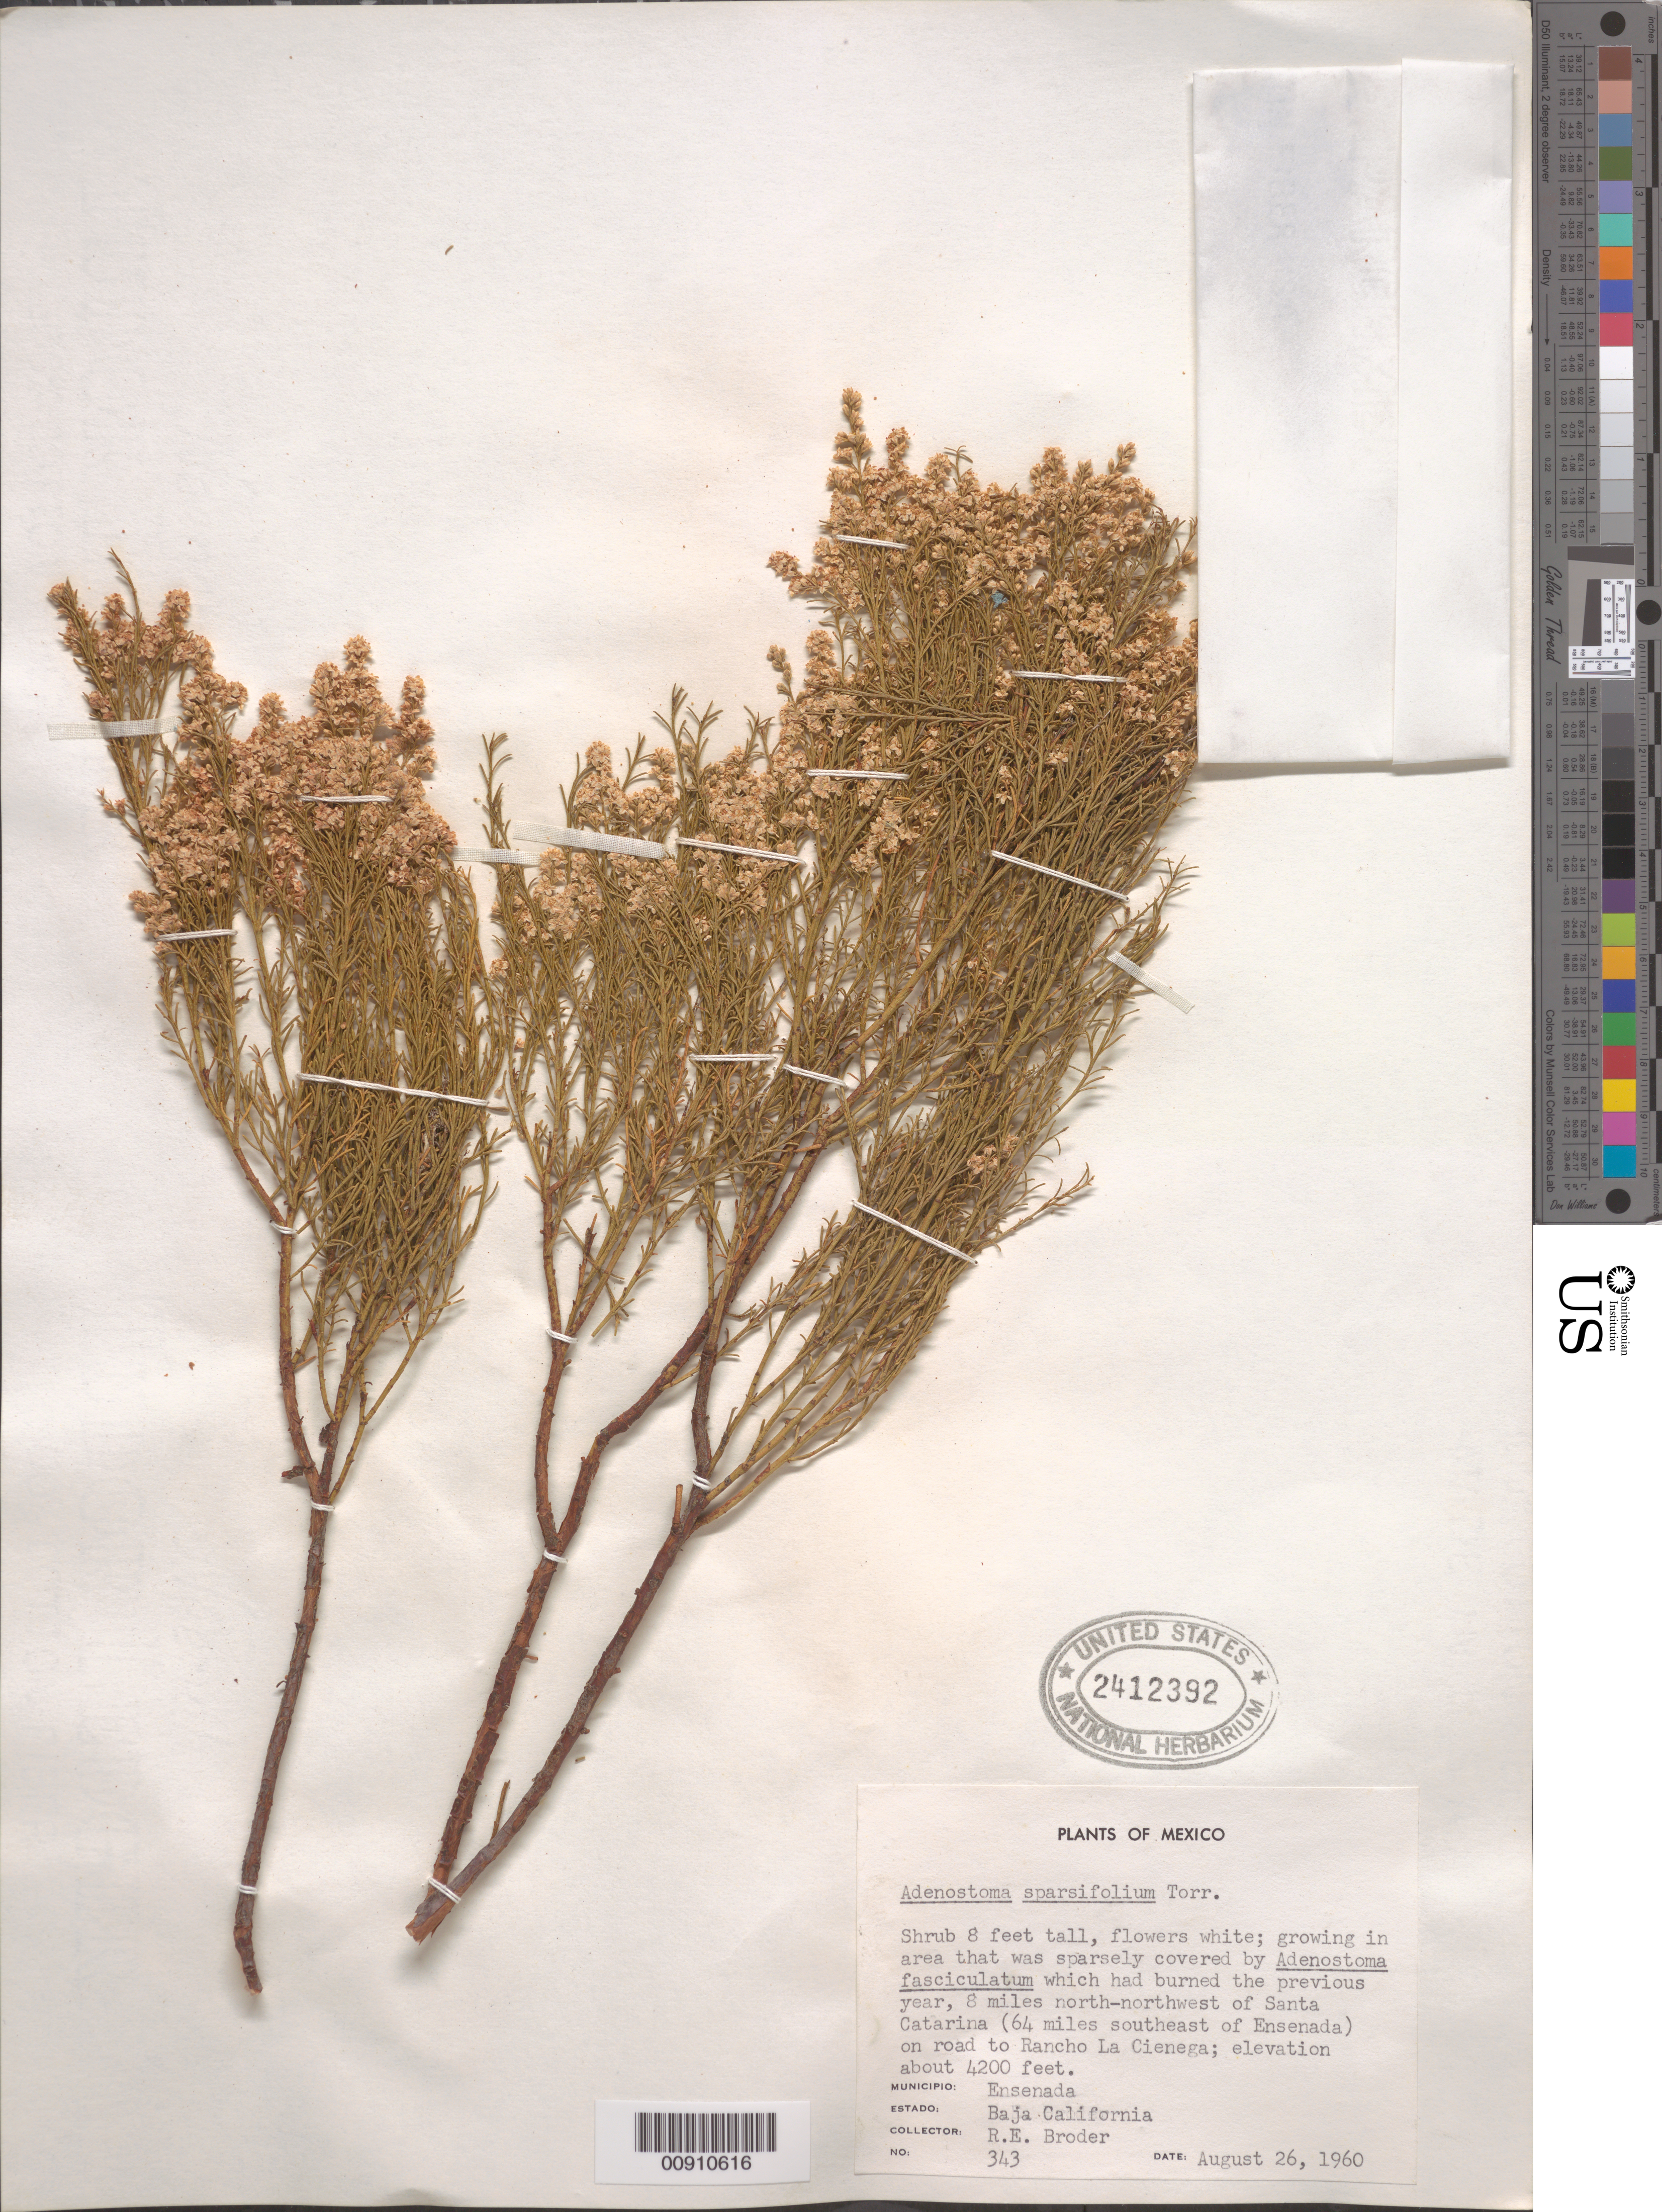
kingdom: Plantae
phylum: Tracheophyta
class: Magnoliopsida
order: Rosales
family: Rosaceae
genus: Adenostoma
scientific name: Adenostoma sparsifolium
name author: Torr.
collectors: R. Broder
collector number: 343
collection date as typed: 26 Aug 1960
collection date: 1960-08-26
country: Mexico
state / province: Baja California Norte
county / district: Ensenada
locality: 8 miles north-northwest of Santa Catarina (64 miles southeast of Ensenada) on road to Rancho La Ciénega, Municipio Ensenada, Baja California.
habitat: Growing in area that was sparsely covered by Adenostoma fasciculatum which had burned previous year.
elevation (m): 1280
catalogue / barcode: US 2412392